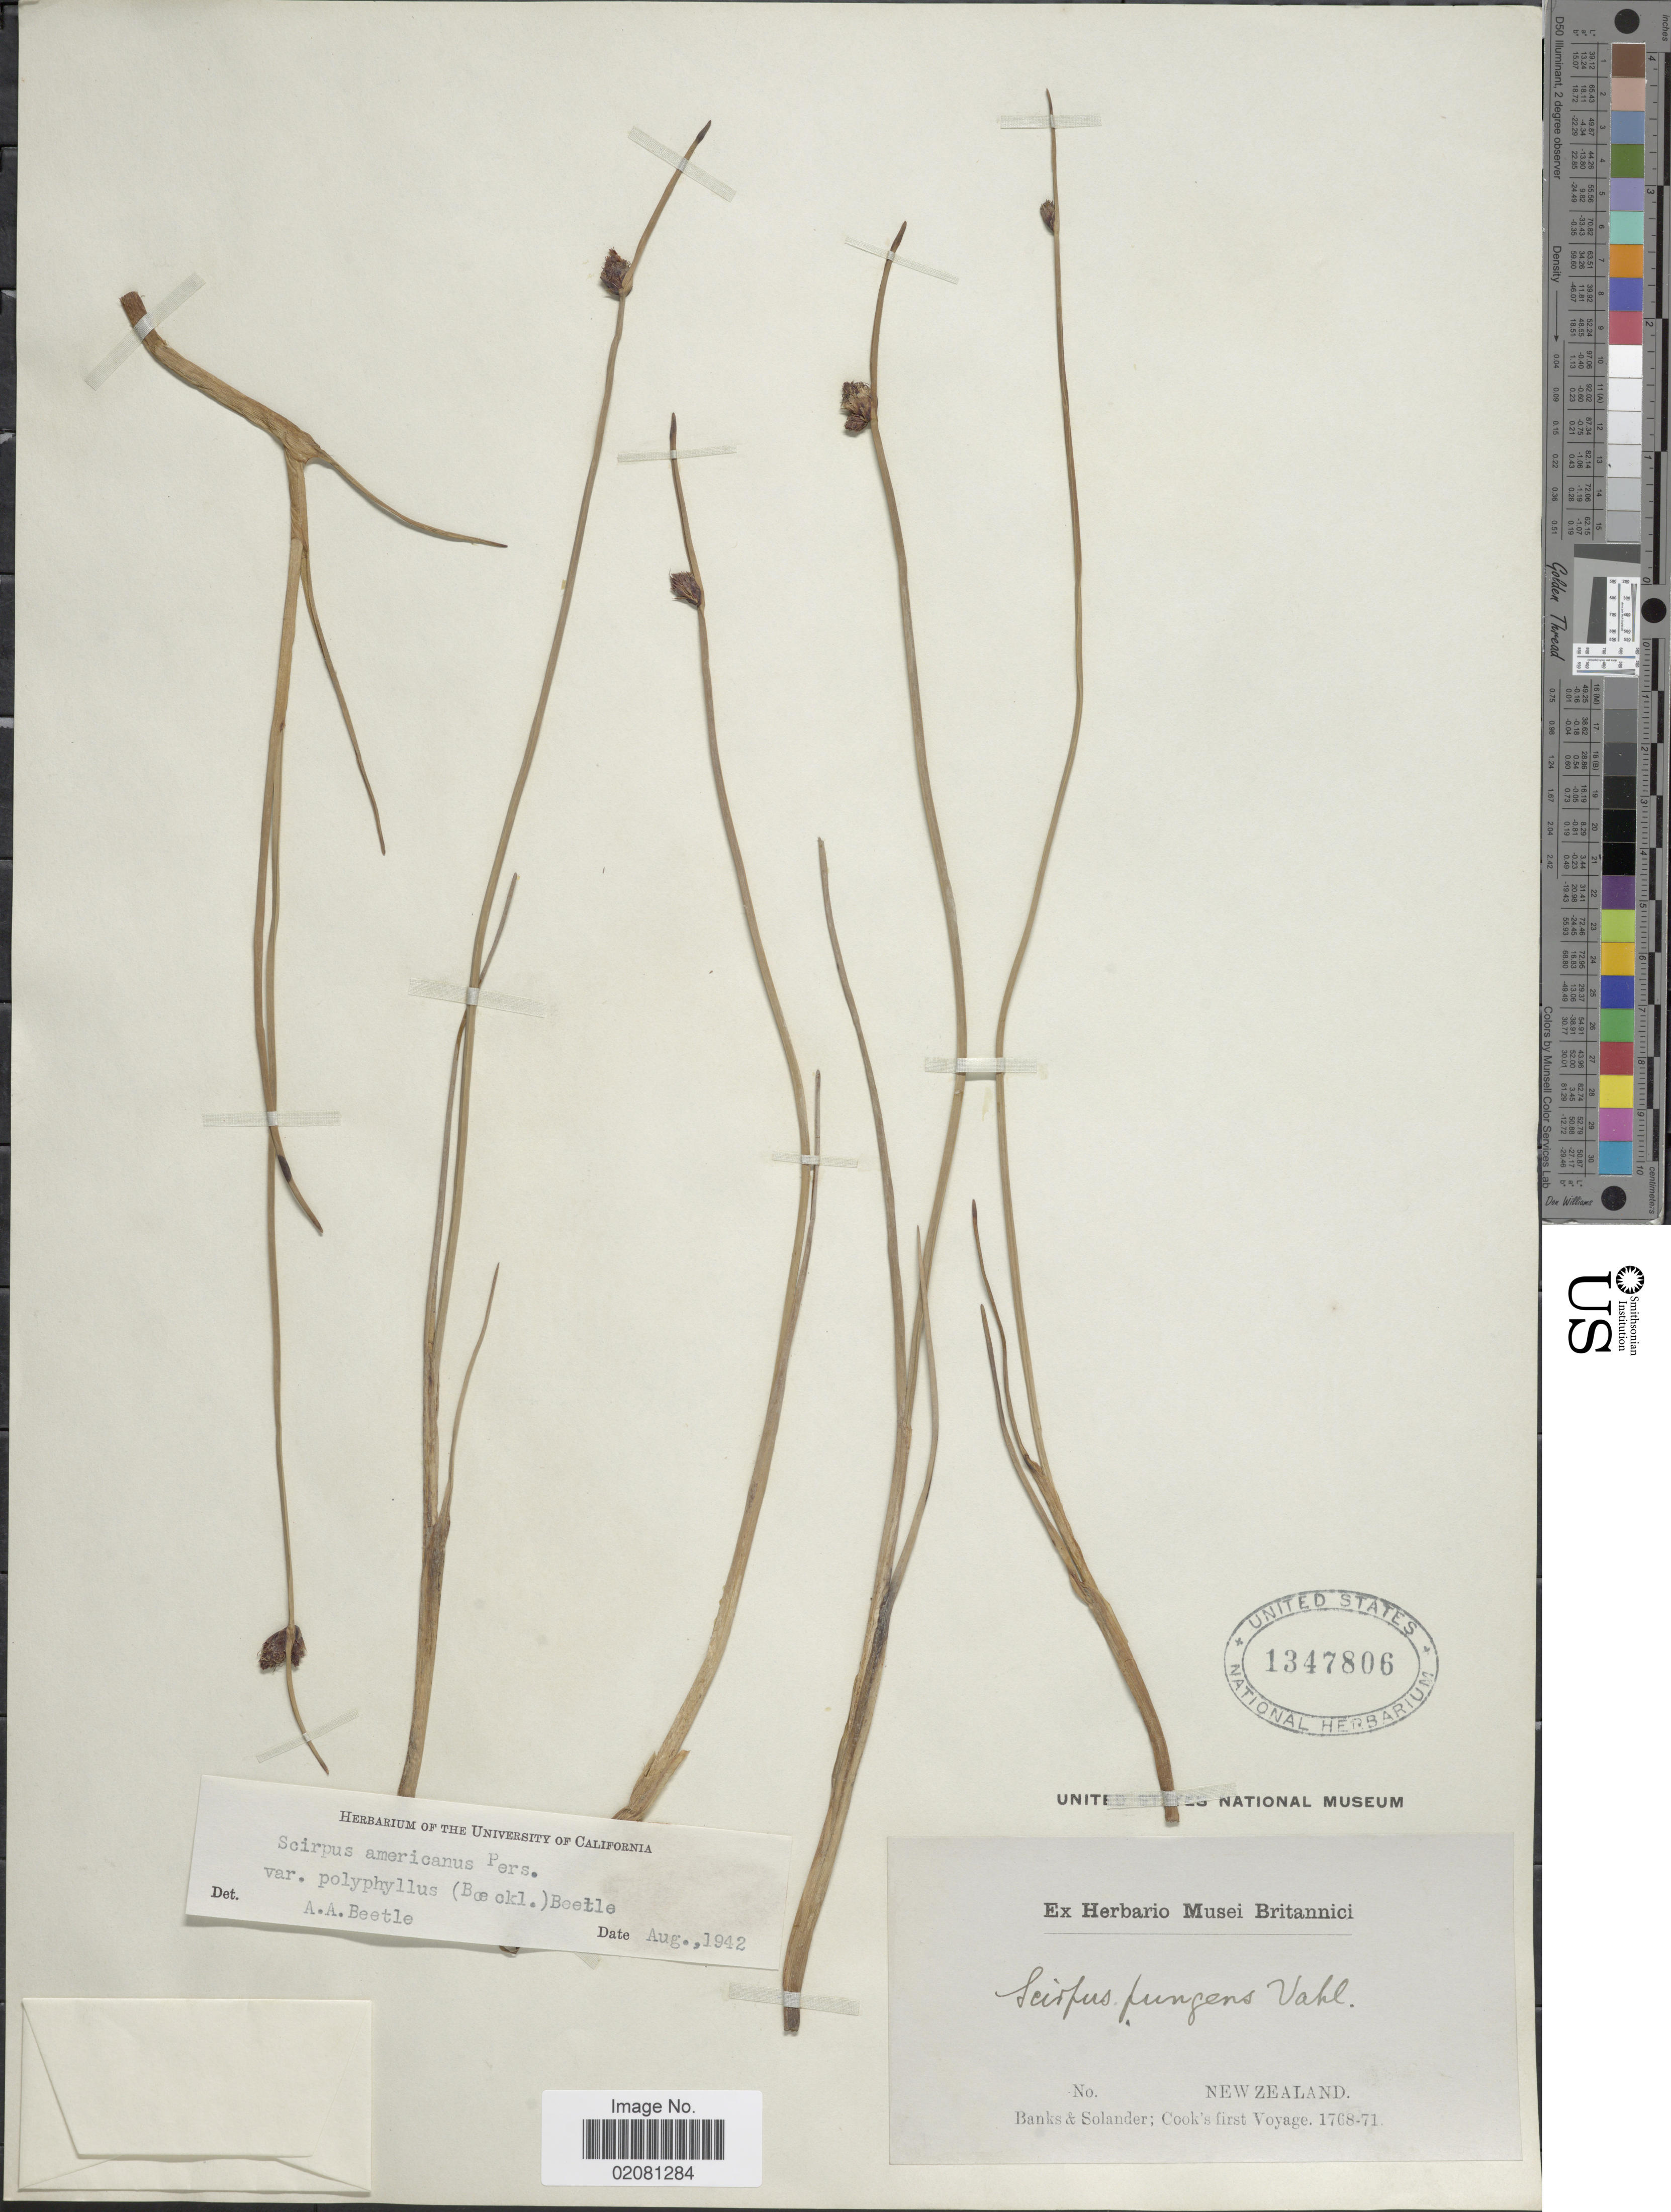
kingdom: Plantae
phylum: Tracheophyta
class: Liliopsida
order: Poales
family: Cyperaceae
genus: Schoenoplectus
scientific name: Schoenoplectus pungens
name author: (Vahl) Palla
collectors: -- Banks & -- Solander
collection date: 1768/1771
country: New Zealand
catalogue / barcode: US 1347806